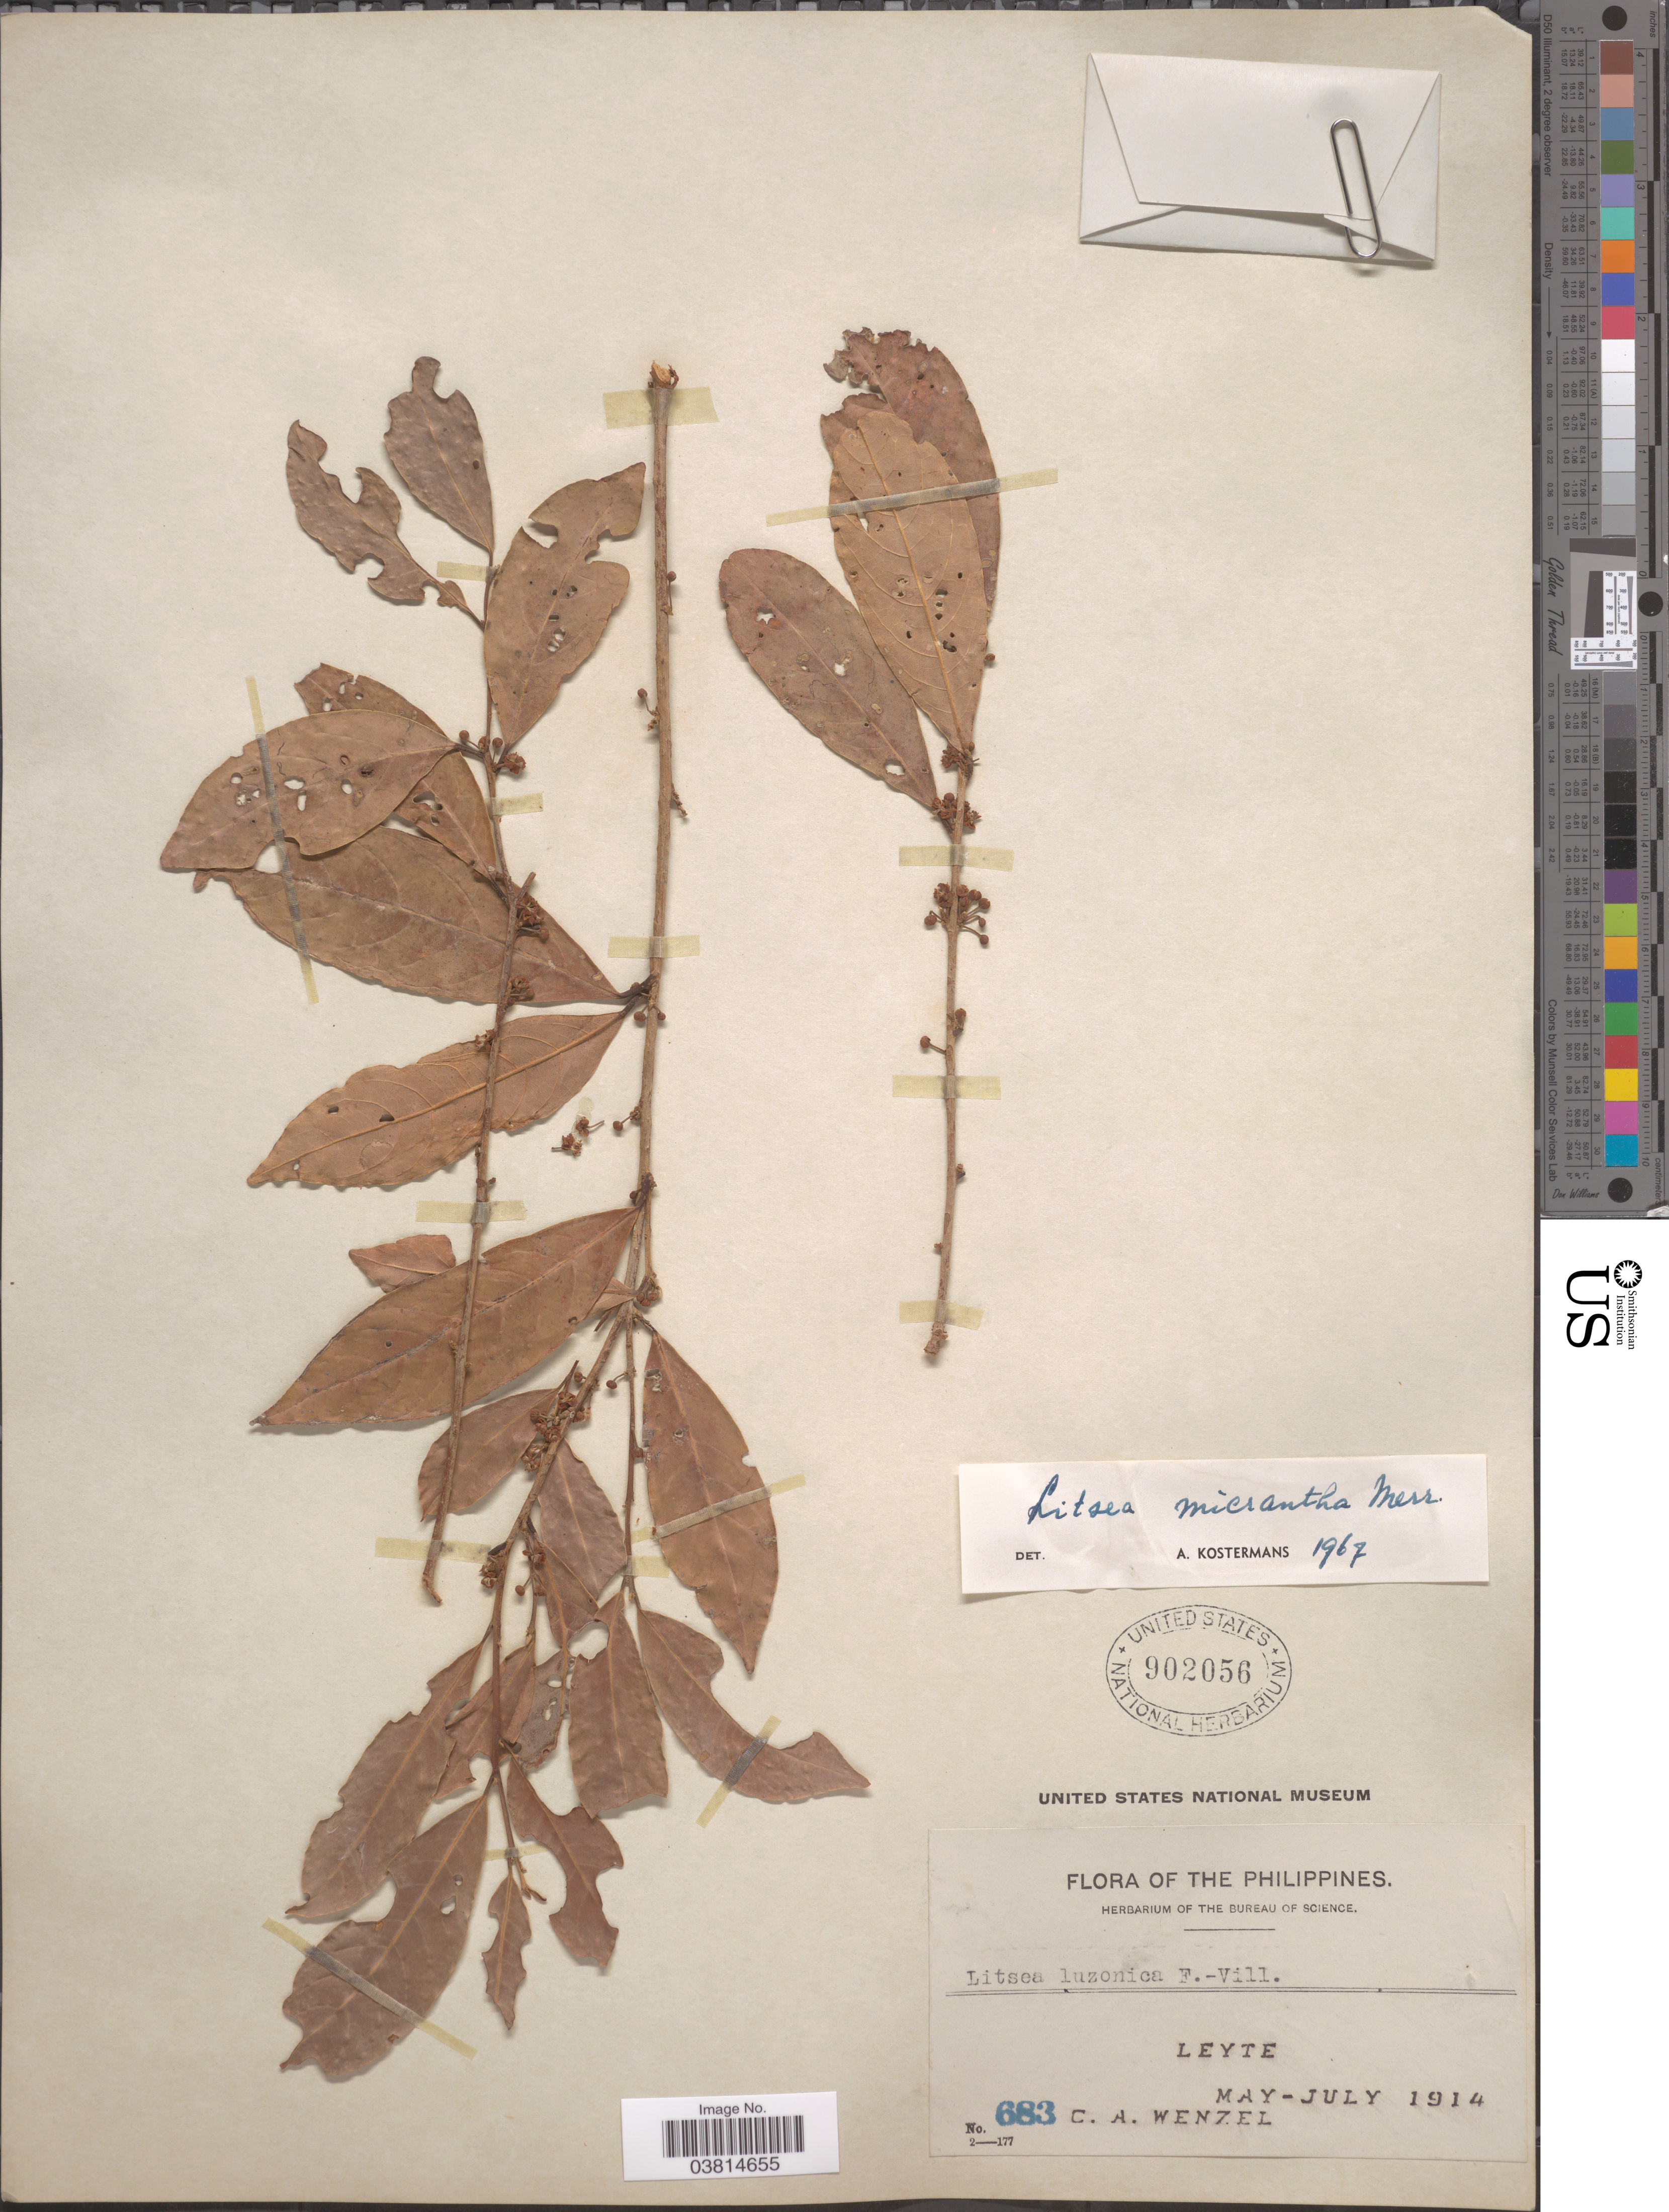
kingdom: Plantae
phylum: Tracheophyta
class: Magnoliopsida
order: Laurales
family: Lauraceae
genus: Litsea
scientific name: Litsea micrantha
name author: Merr.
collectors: C. Wenzel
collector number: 683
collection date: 1914-05/1914-07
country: Philippines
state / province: Eastern Visayas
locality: Leyte.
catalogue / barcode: US 902056